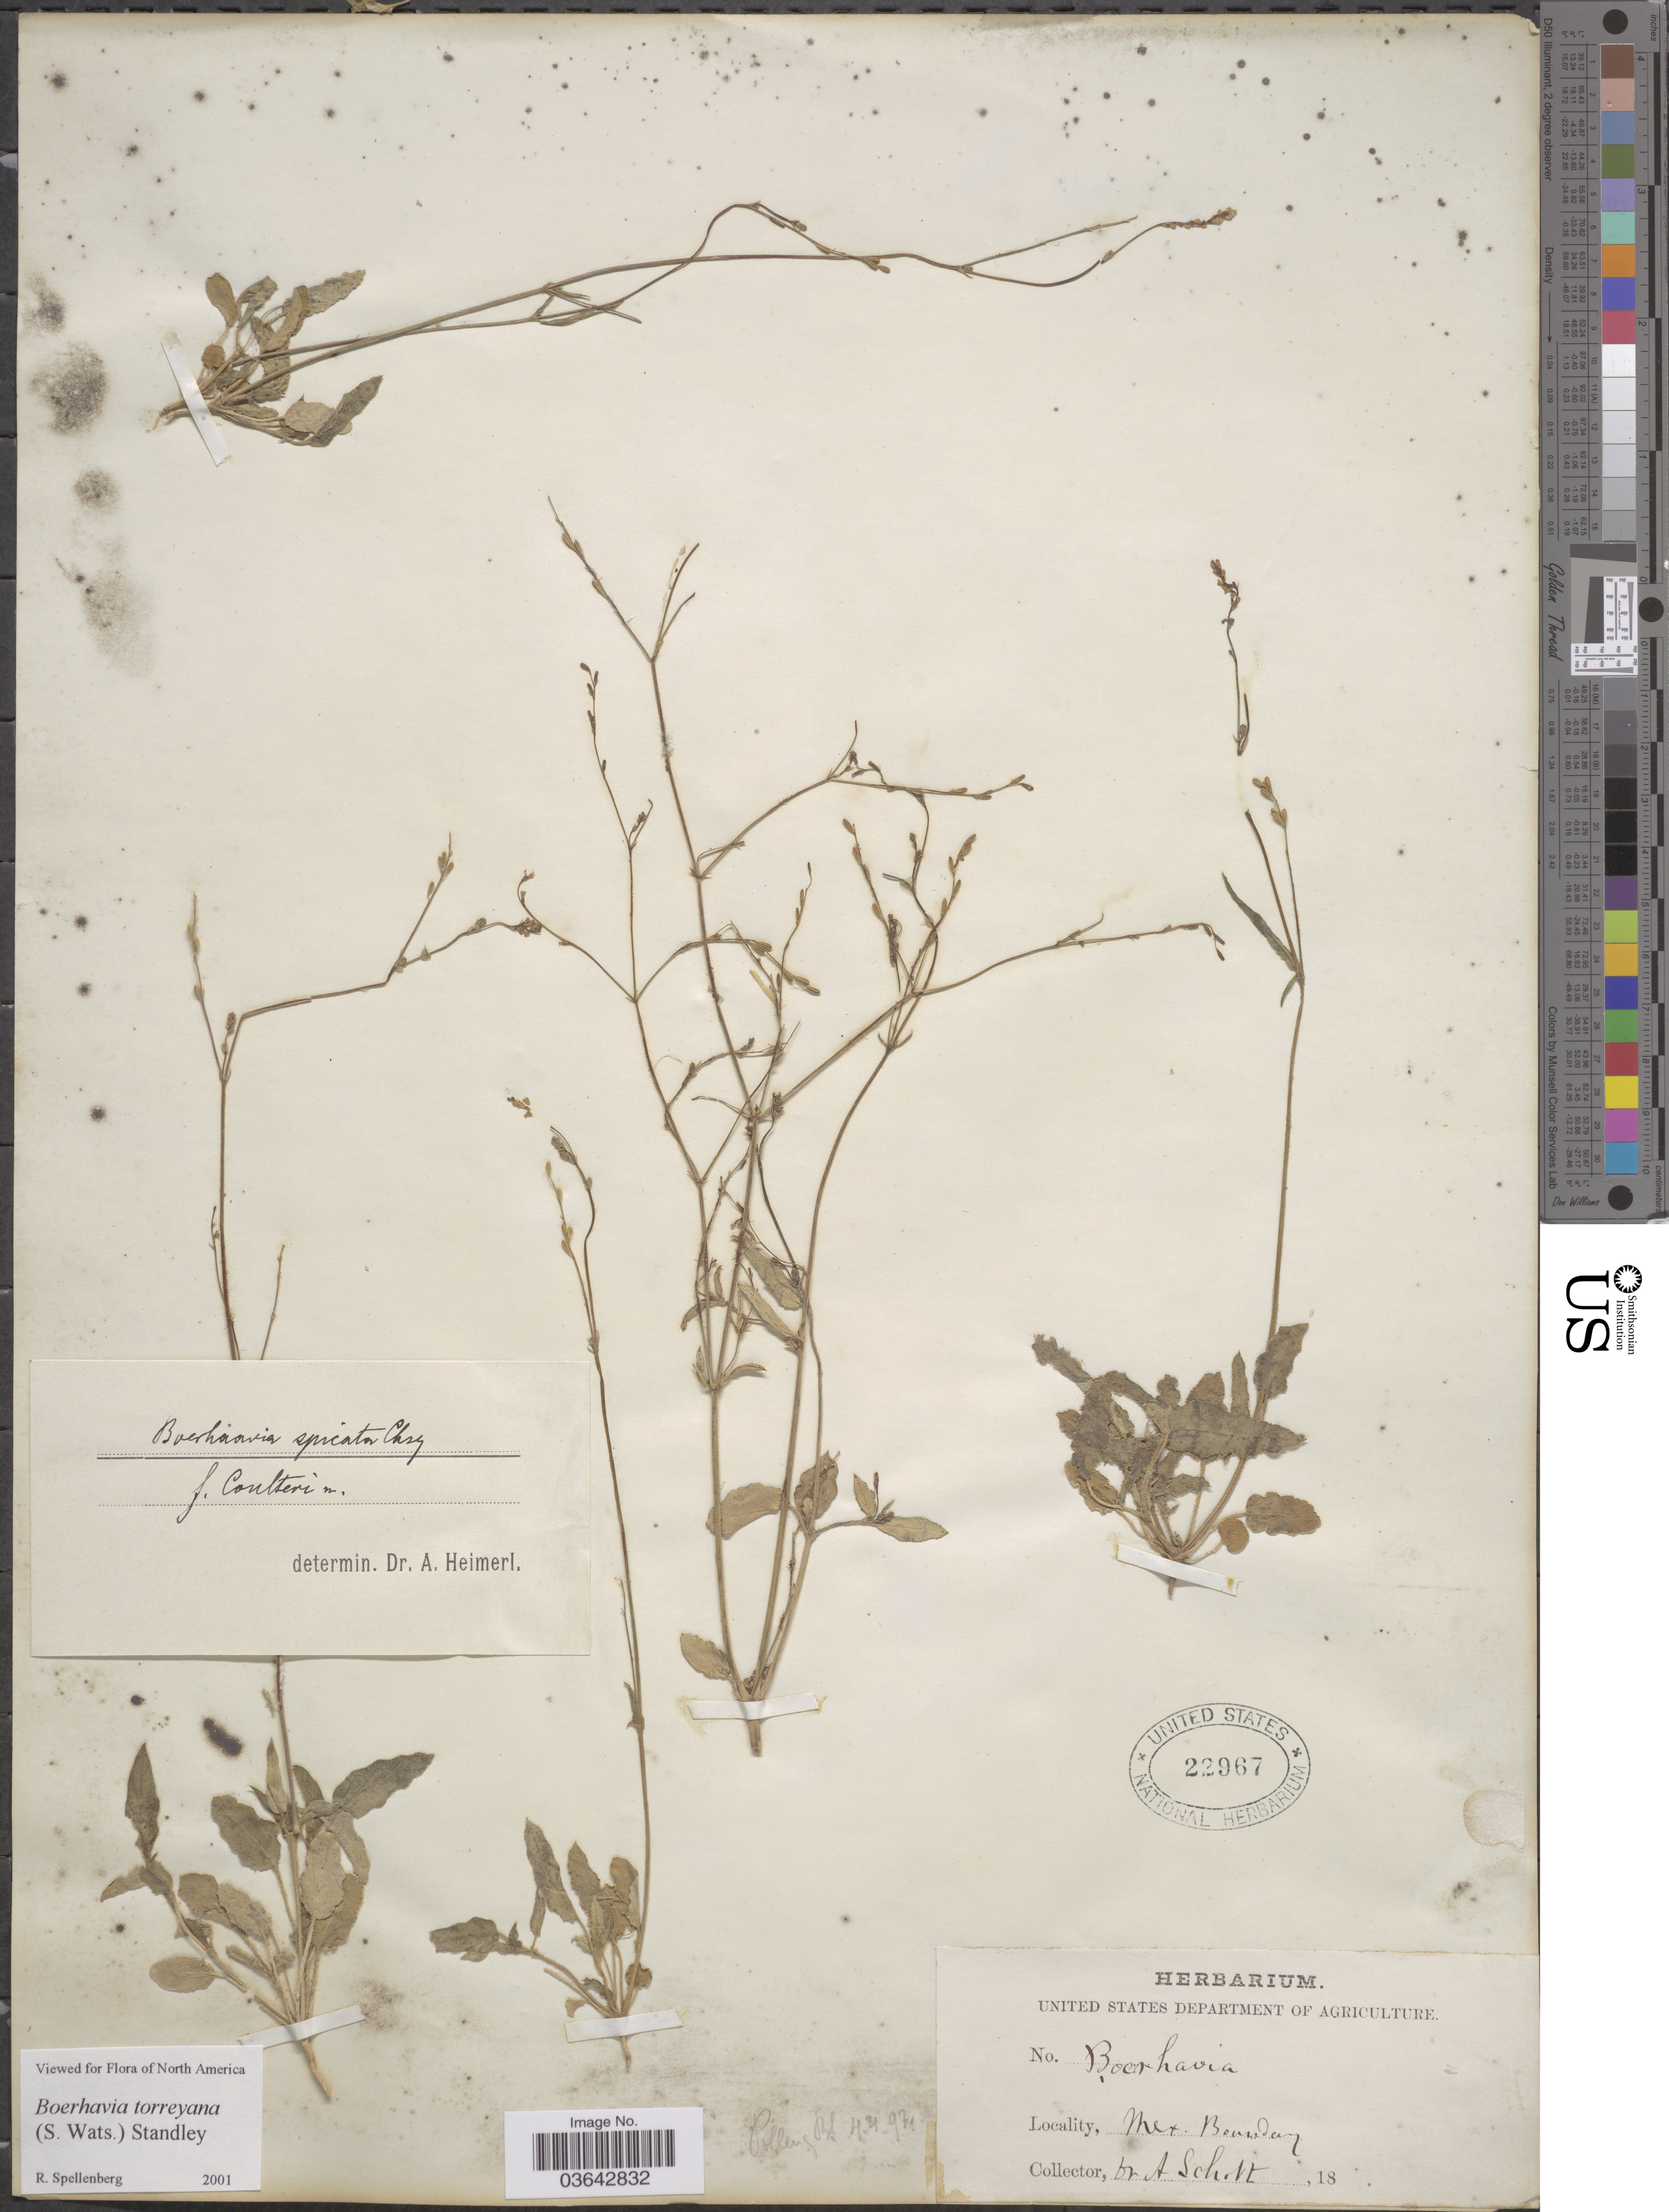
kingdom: Plantae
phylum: Tracheophyta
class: Magnoliopsida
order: Caryophyllales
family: Nyctaginaceae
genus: Boerhavia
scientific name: Boerhavia torreyana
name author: (S. Watson) Standl.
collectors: A. Schott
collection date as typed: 18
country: Mexico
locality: Mex. Boundary.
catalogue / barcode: US 22967